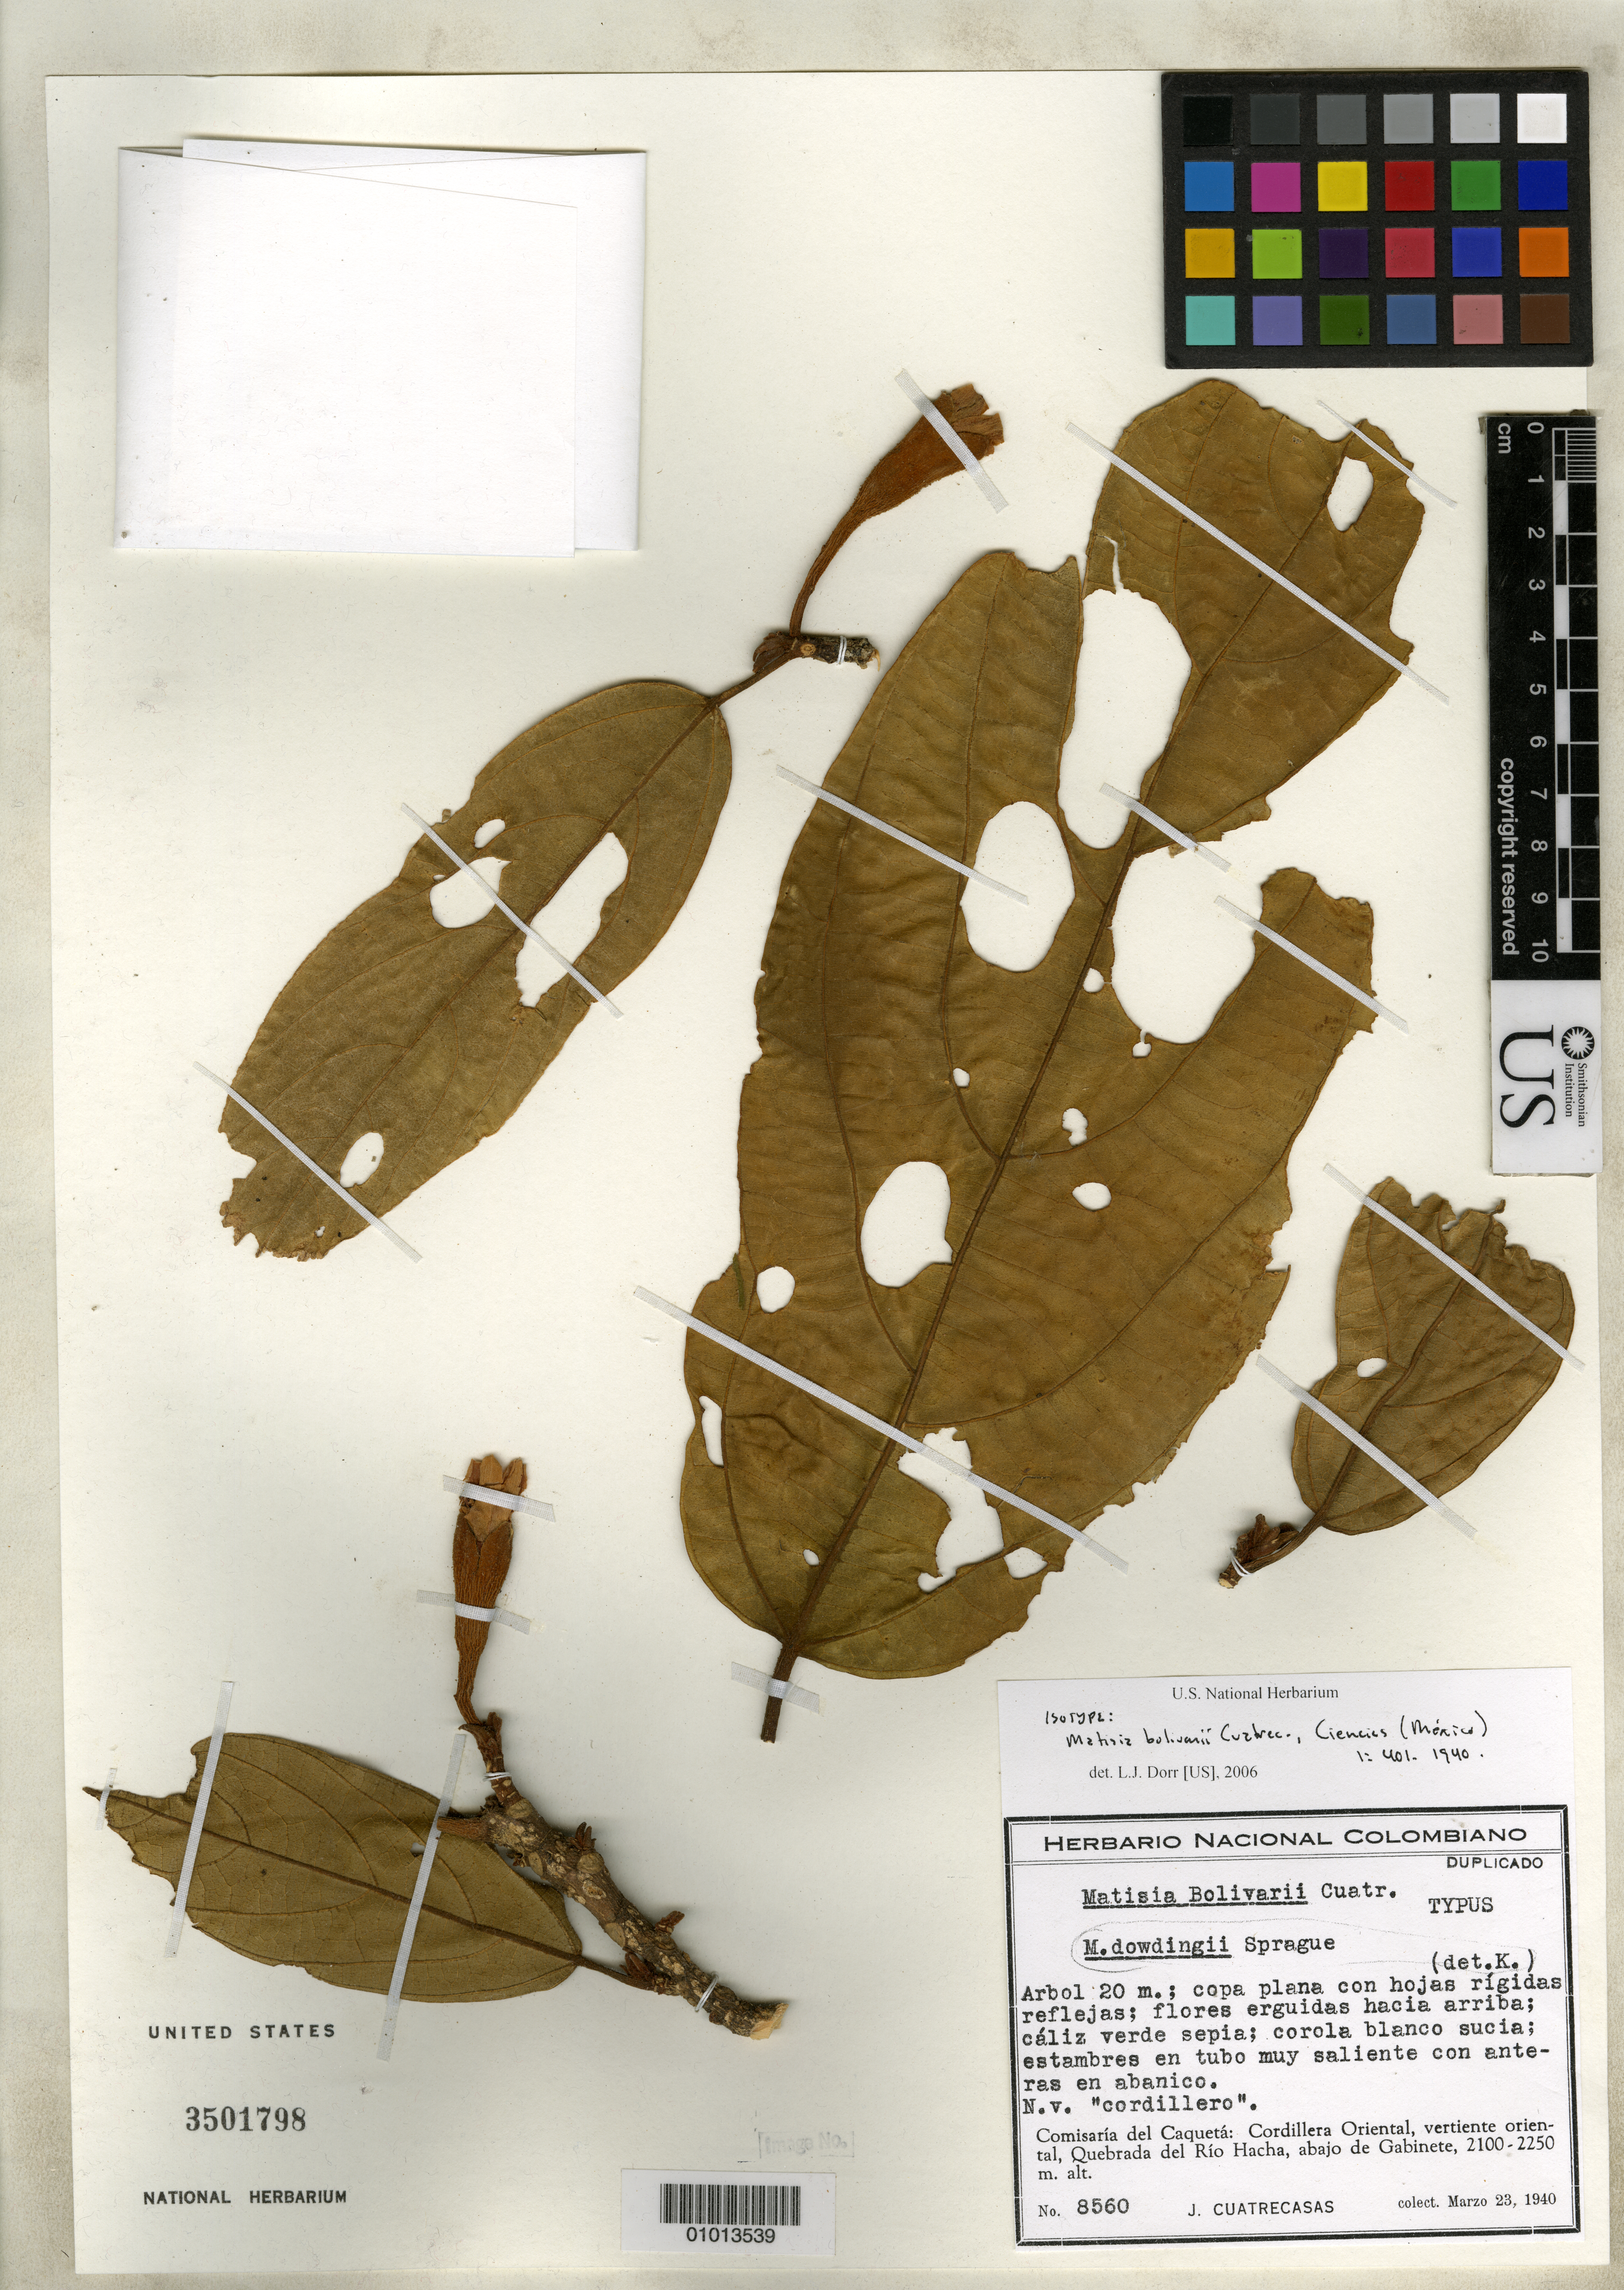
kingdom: Plantae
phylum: Tracheophyta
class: Magnoliopsida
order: Malvales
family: Malvaceae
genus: Matisia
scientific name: Matisia bolivarii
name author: Cuatrec.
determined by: Dorr, L. J., (BOT), Smithsonian Institution - National Museum of Natural History (UNITED STATES)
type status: Isotype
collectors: J. Cuatrecasas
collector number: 8560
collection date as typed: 23 Mar 1940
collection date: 1940-03-23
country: Colombia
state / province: Caquetá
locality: Rio Hacha, beneath Gabinete.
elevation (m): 2100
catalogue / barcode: US 3501798